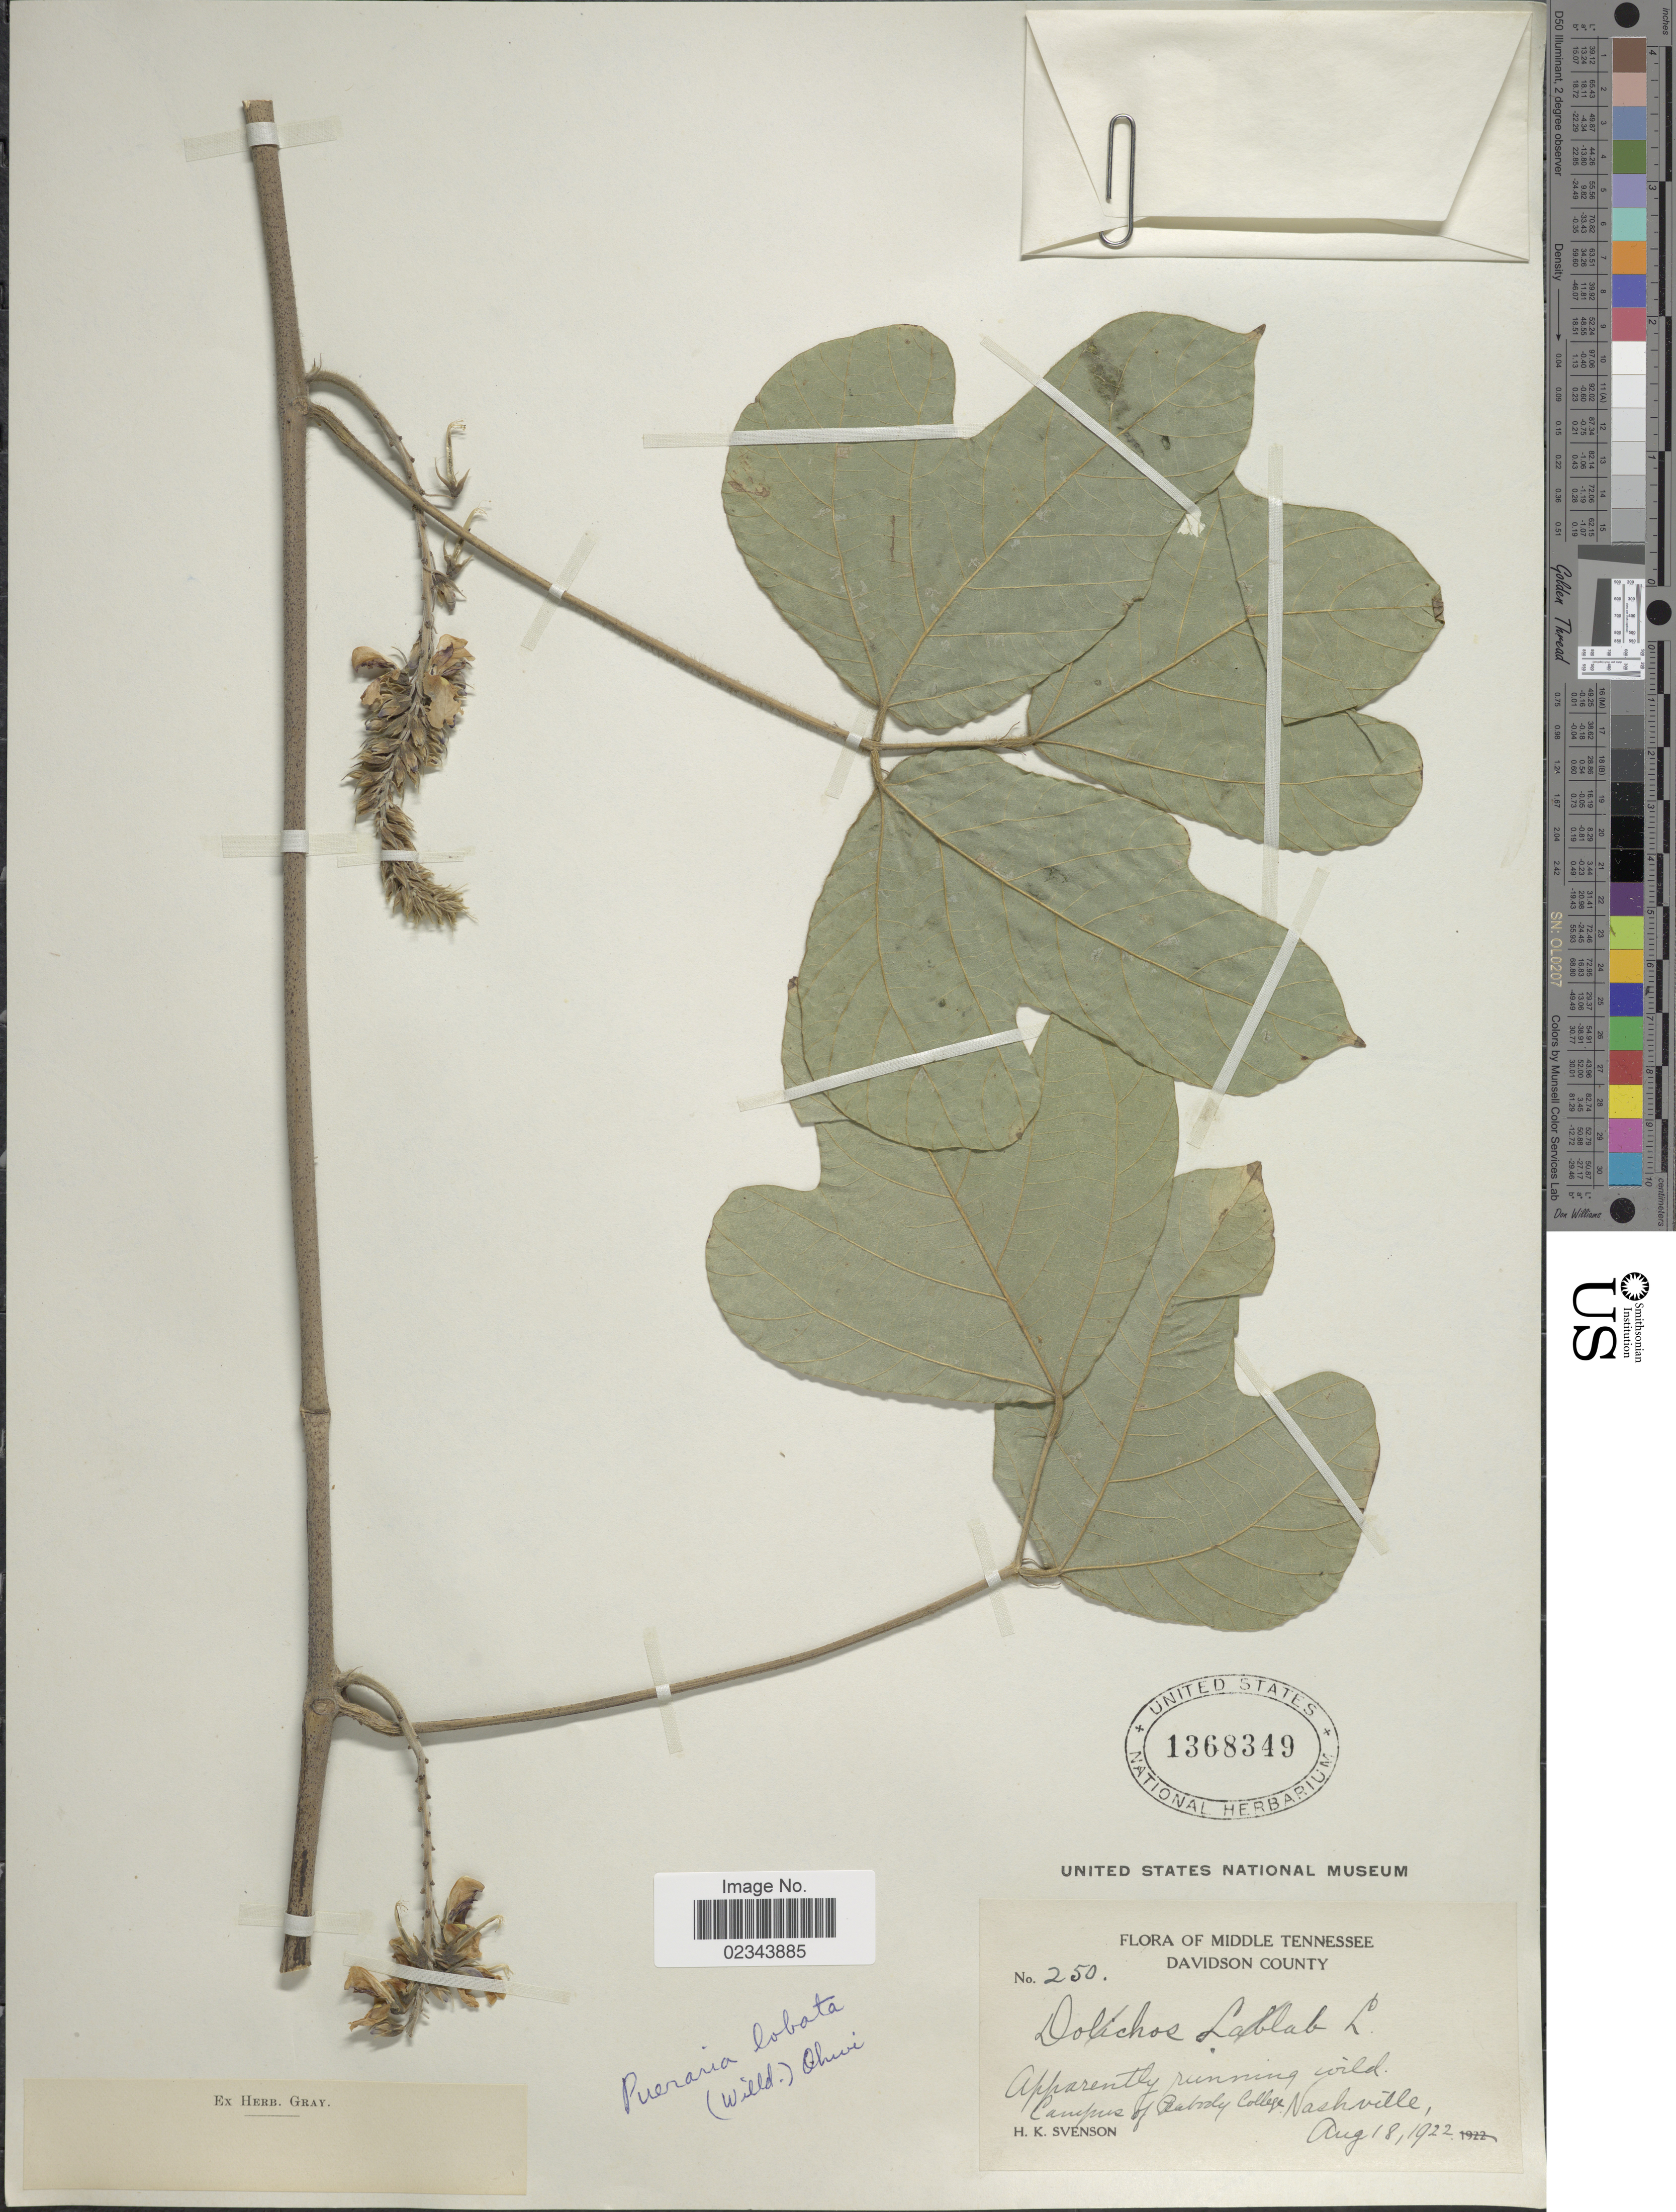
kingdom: Plantae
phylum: Tracheophyta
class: Magnoliopsida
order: Fabales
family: Fabaceae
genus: Pueraria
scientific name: Pueraria lobata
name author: (Willd.) Ohwi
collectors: H. K. Svenson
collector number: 250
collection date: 1922-08-18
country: United States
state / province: Tennessee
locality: Middle Tennessee. Davidson County. Campus of Peabody College Nashville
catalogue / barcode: US 1368349